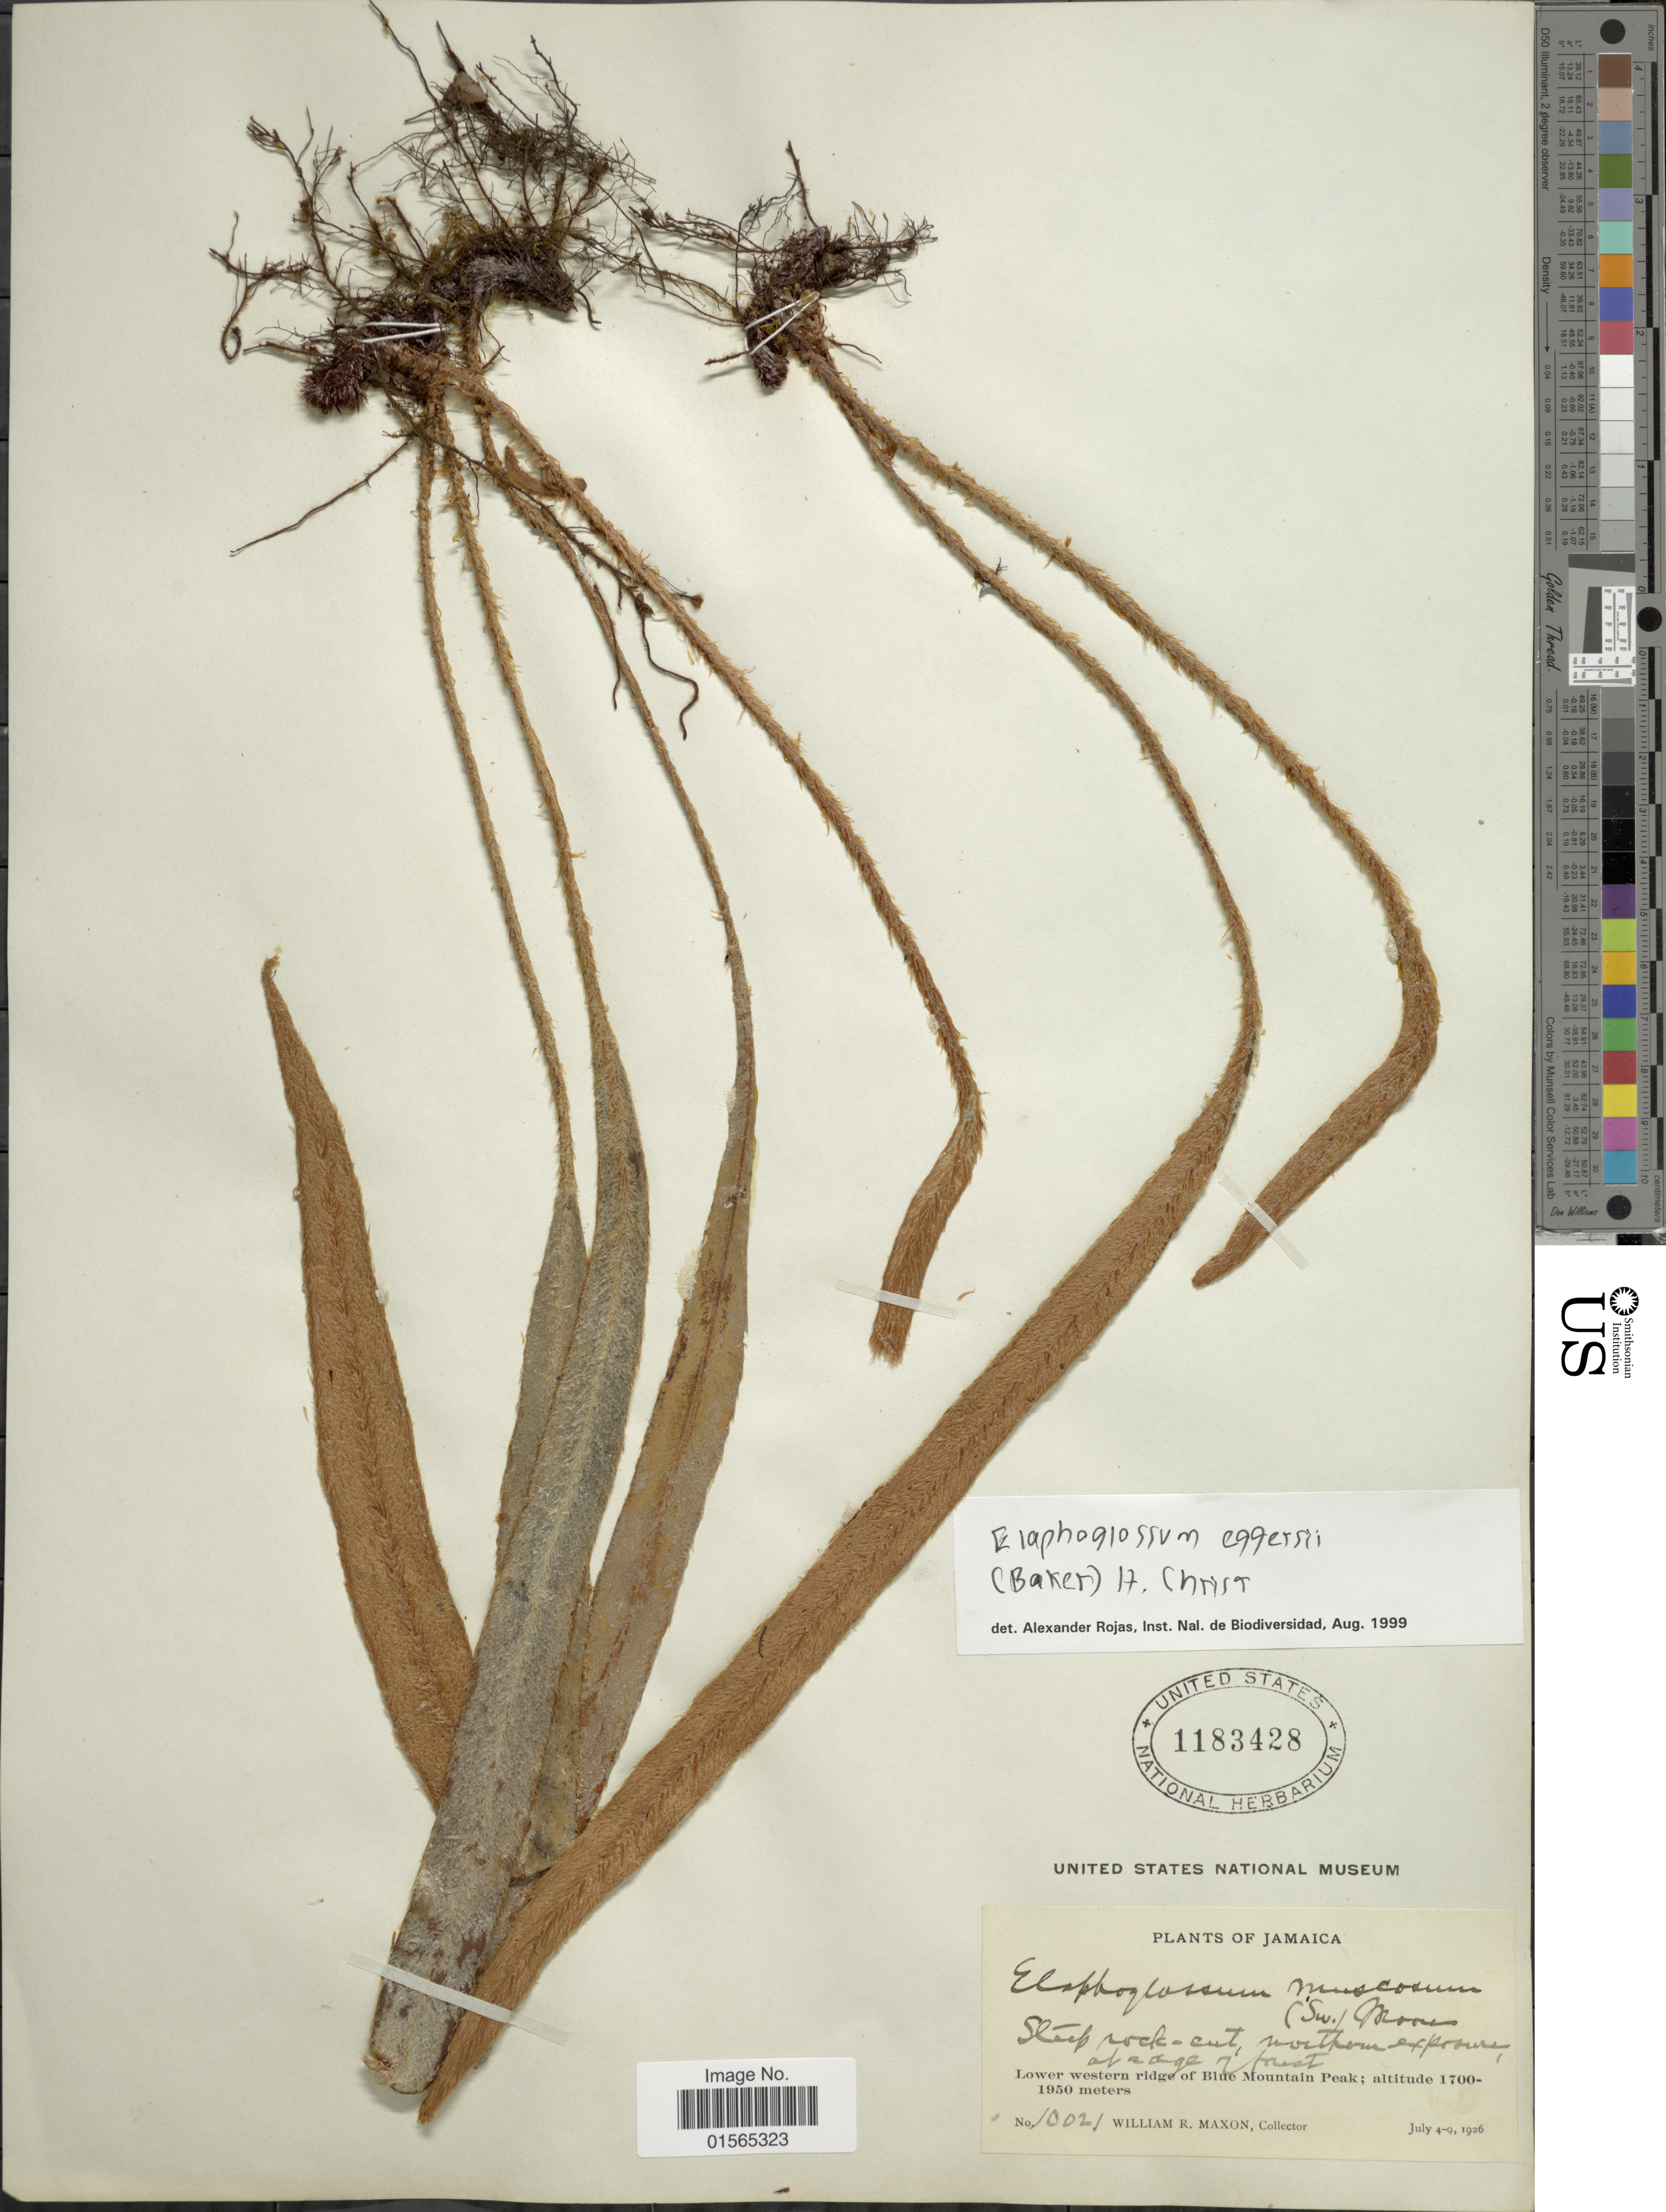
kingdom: Plantae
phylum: Tracheophyta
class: Polypodiopsida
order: Polypodiales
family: Dryopteridaceae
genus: Elaphoglossum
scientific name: Elaphoglossum eggersii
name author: (Baker) Christ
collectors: W. R. Maxon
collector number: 10021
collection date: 1926-07-04/1926-07-09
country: Jamaica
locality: Lower western ridge of Blue Mountain Peak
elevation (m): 1700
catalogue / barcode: US 1183428